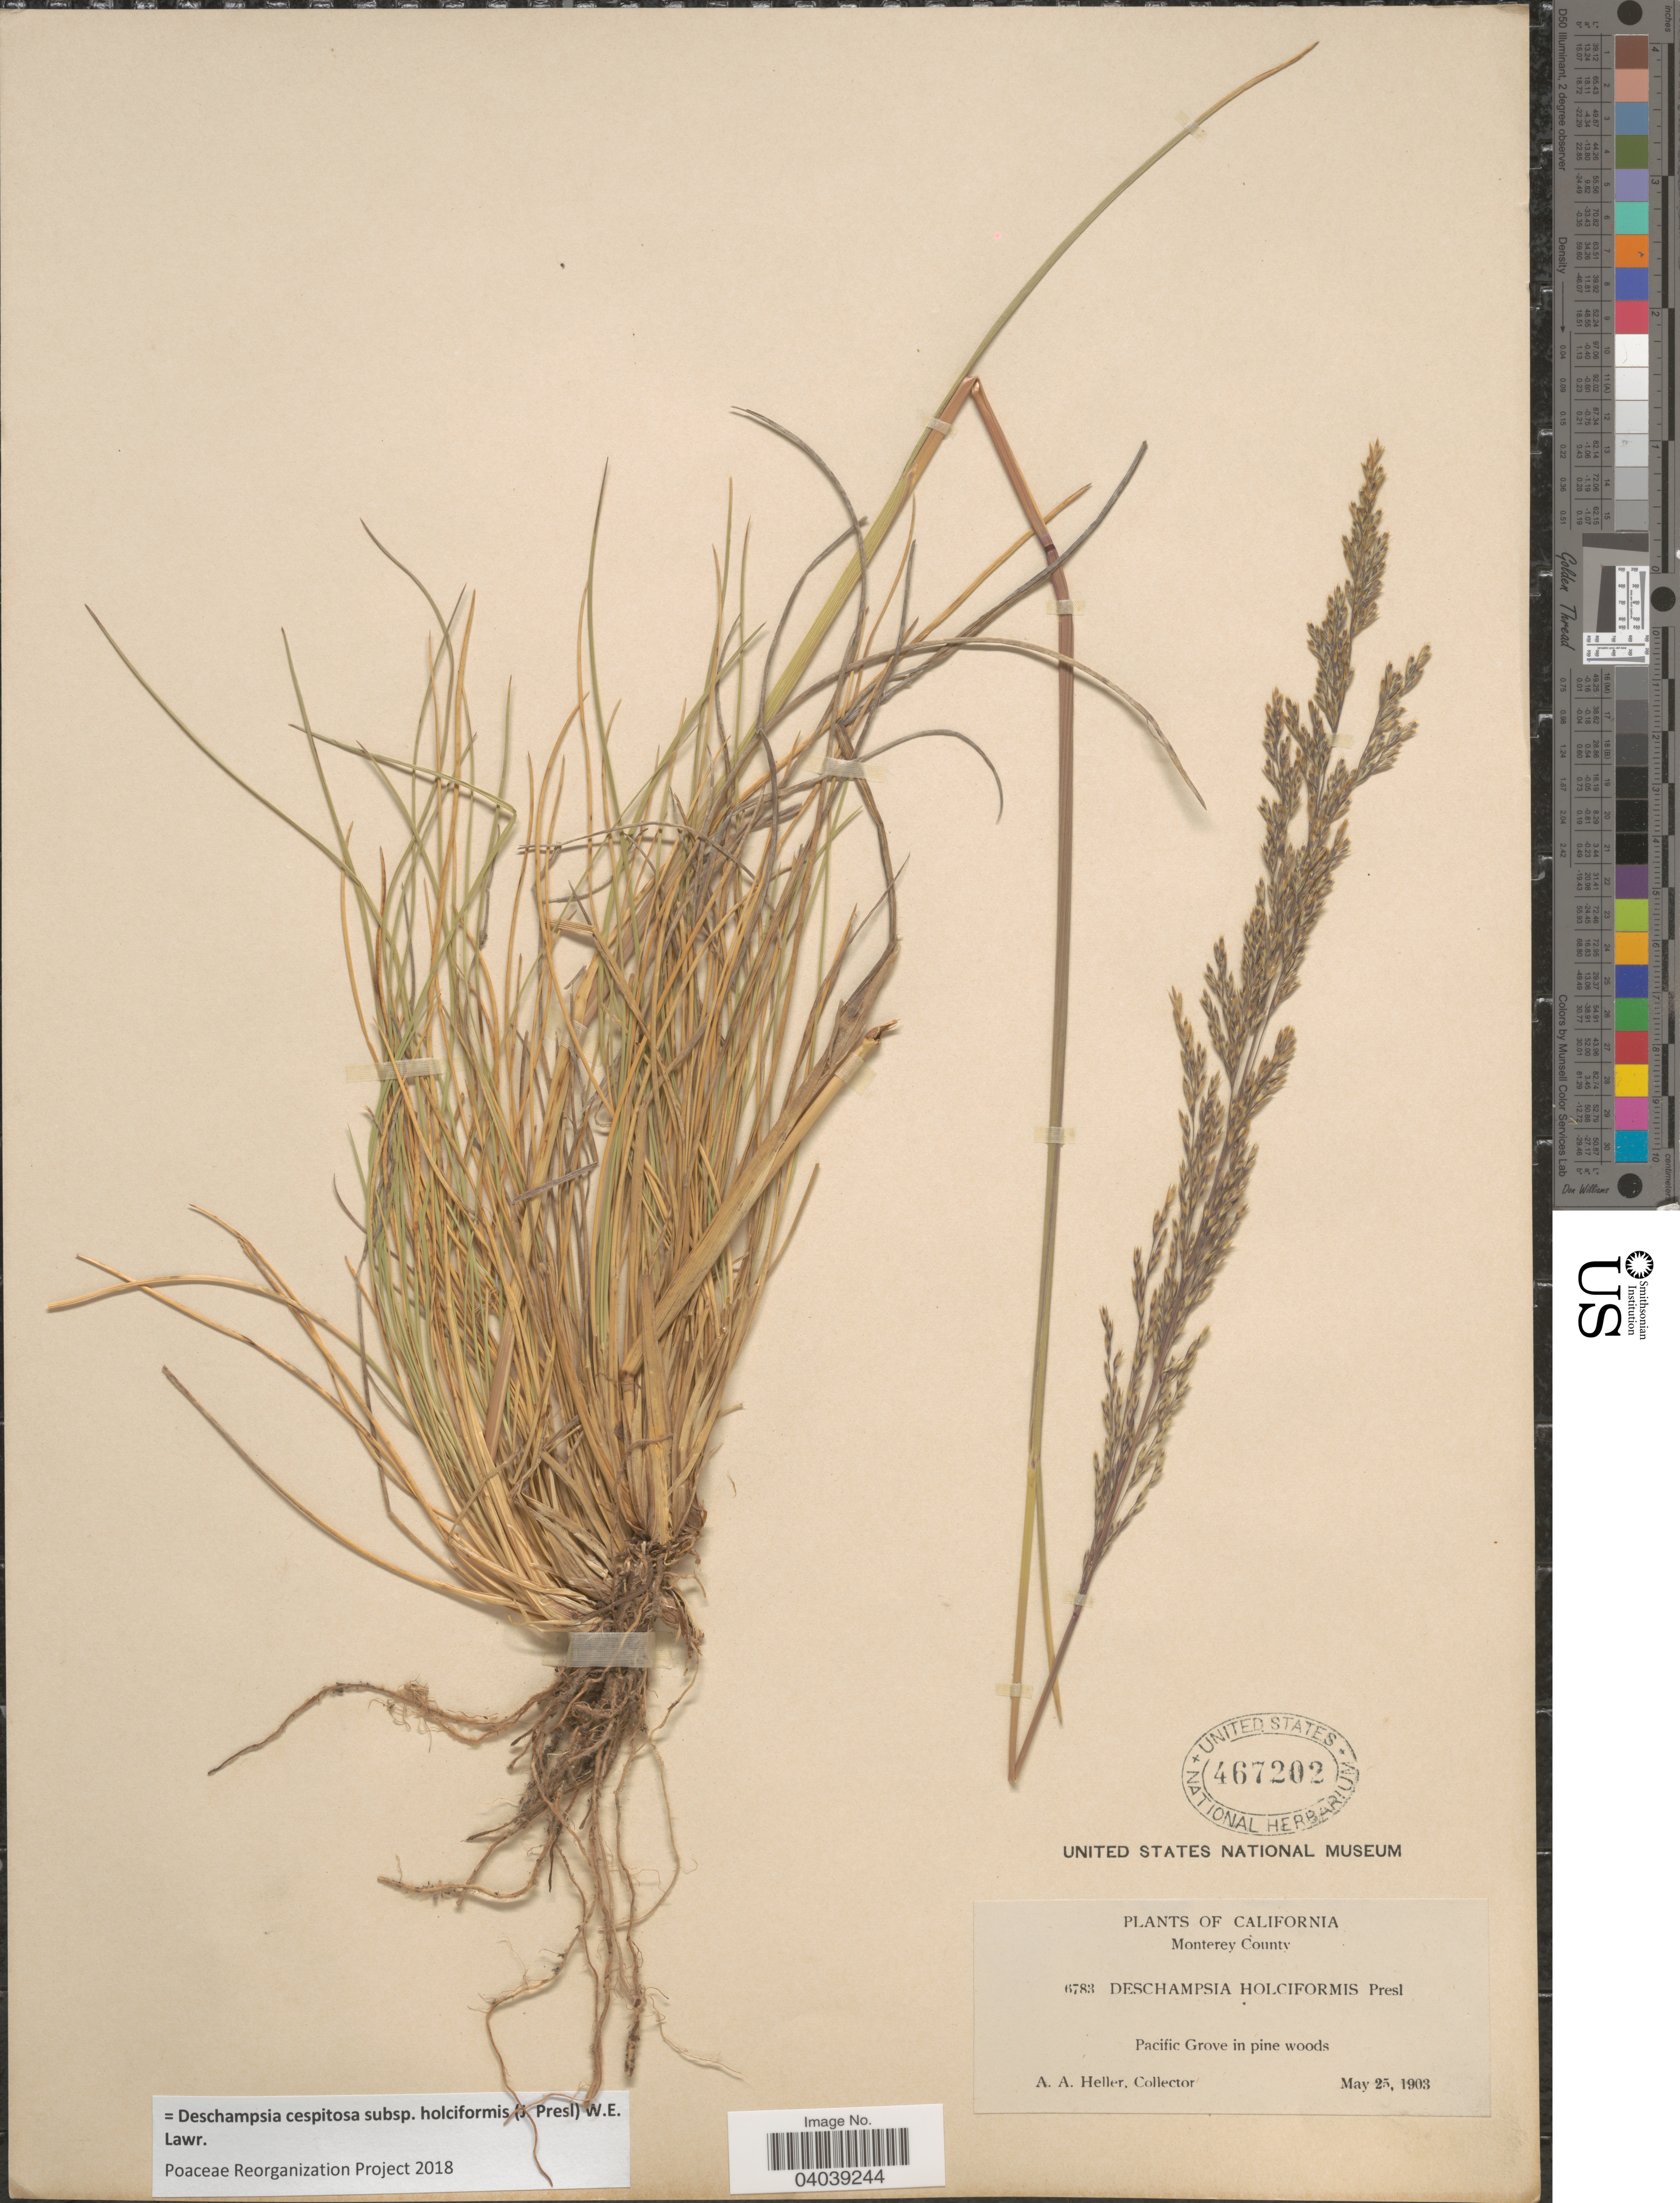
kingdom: Plantae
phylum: Tracheophyta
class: Liliopsida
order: Poales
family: Poaceae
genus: Deschampsia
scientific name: Deschampsia cespitosa subsp. holciformis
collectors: A. A. Heller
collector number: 6783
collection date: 1903-05-25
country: United States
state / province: California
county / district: Monterey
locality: Monterey County. Pacific Grove in pine woods.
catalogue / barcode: US 467202